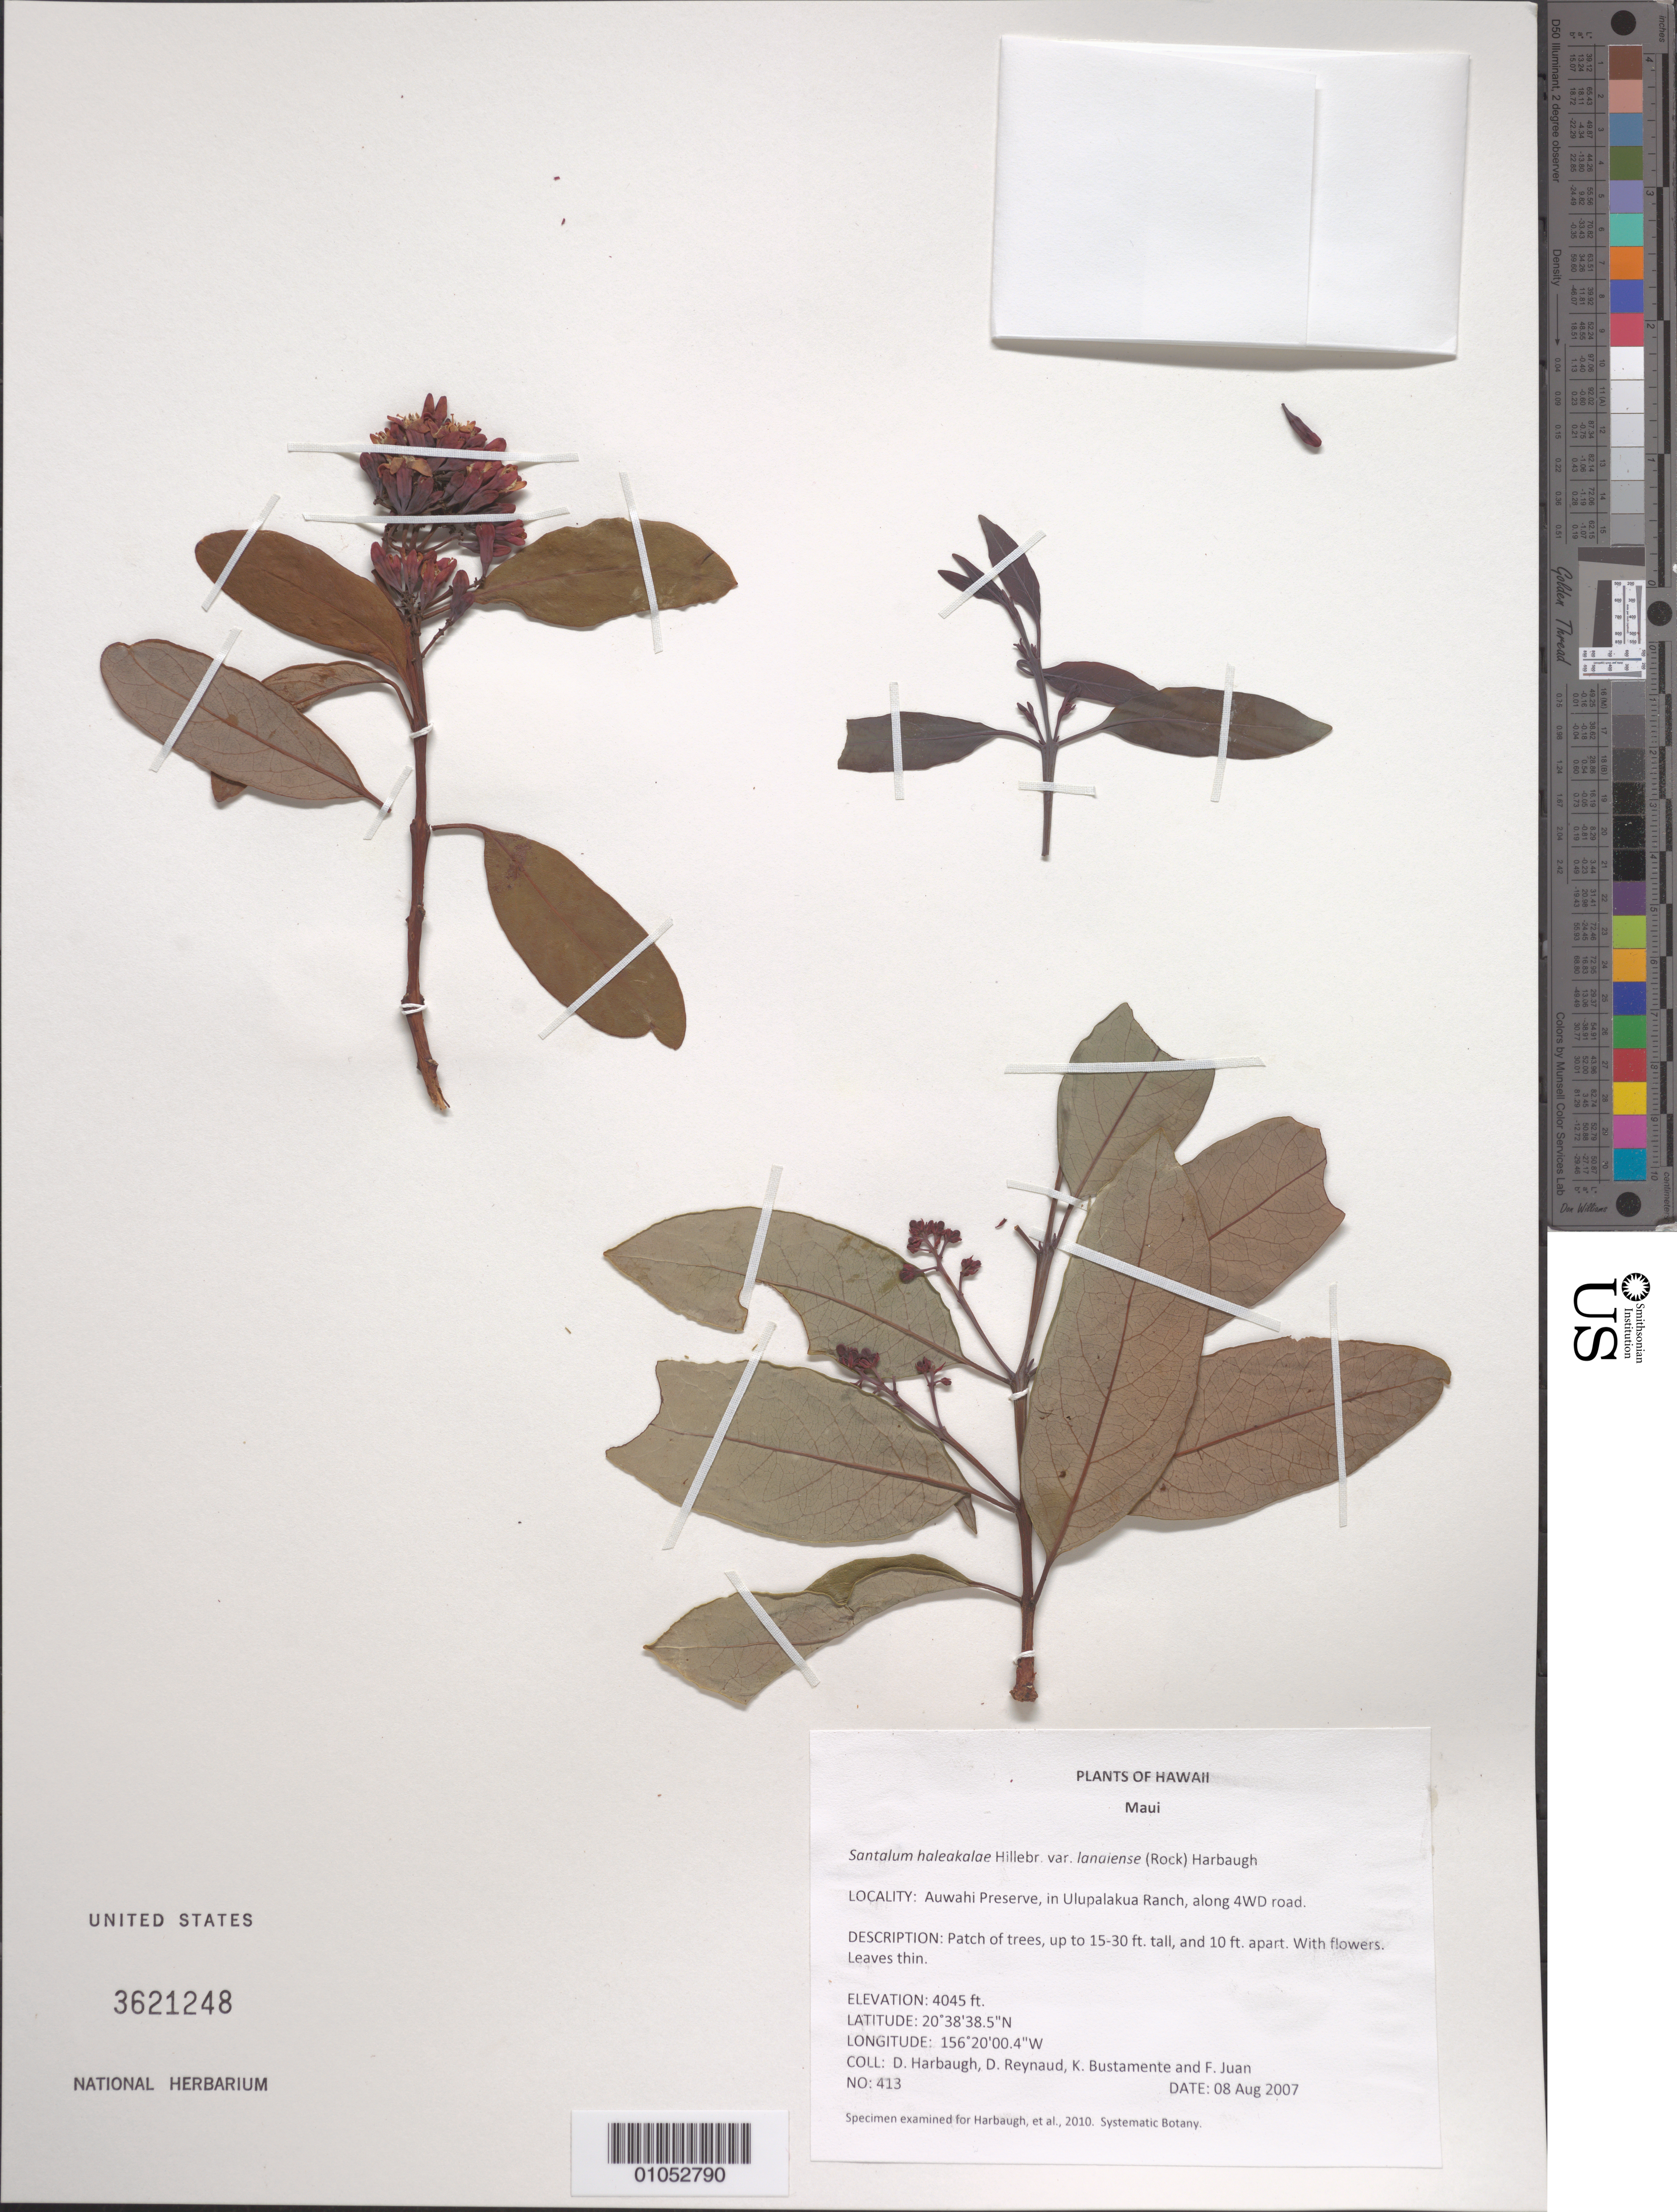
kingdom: Plantae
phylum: Tracheophyta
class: Magnoliopsida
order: Santalales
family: Santalaceae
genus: Santalum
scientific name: Santalum haleakalae var. lanaiense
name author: (Rock) Harbaugh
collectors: D. Harbaugh, D. Reynaud, K. M. Bustamente & F. Juan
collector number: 413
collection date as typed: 8 Aug 2007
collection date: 2007-08-08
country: United States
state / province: Hawaii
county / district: Maui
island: Maui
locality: Auwahi Preserve, in Ulupalakua Ranch, along 4WD road.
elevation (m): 1233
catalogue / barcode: US 3621248